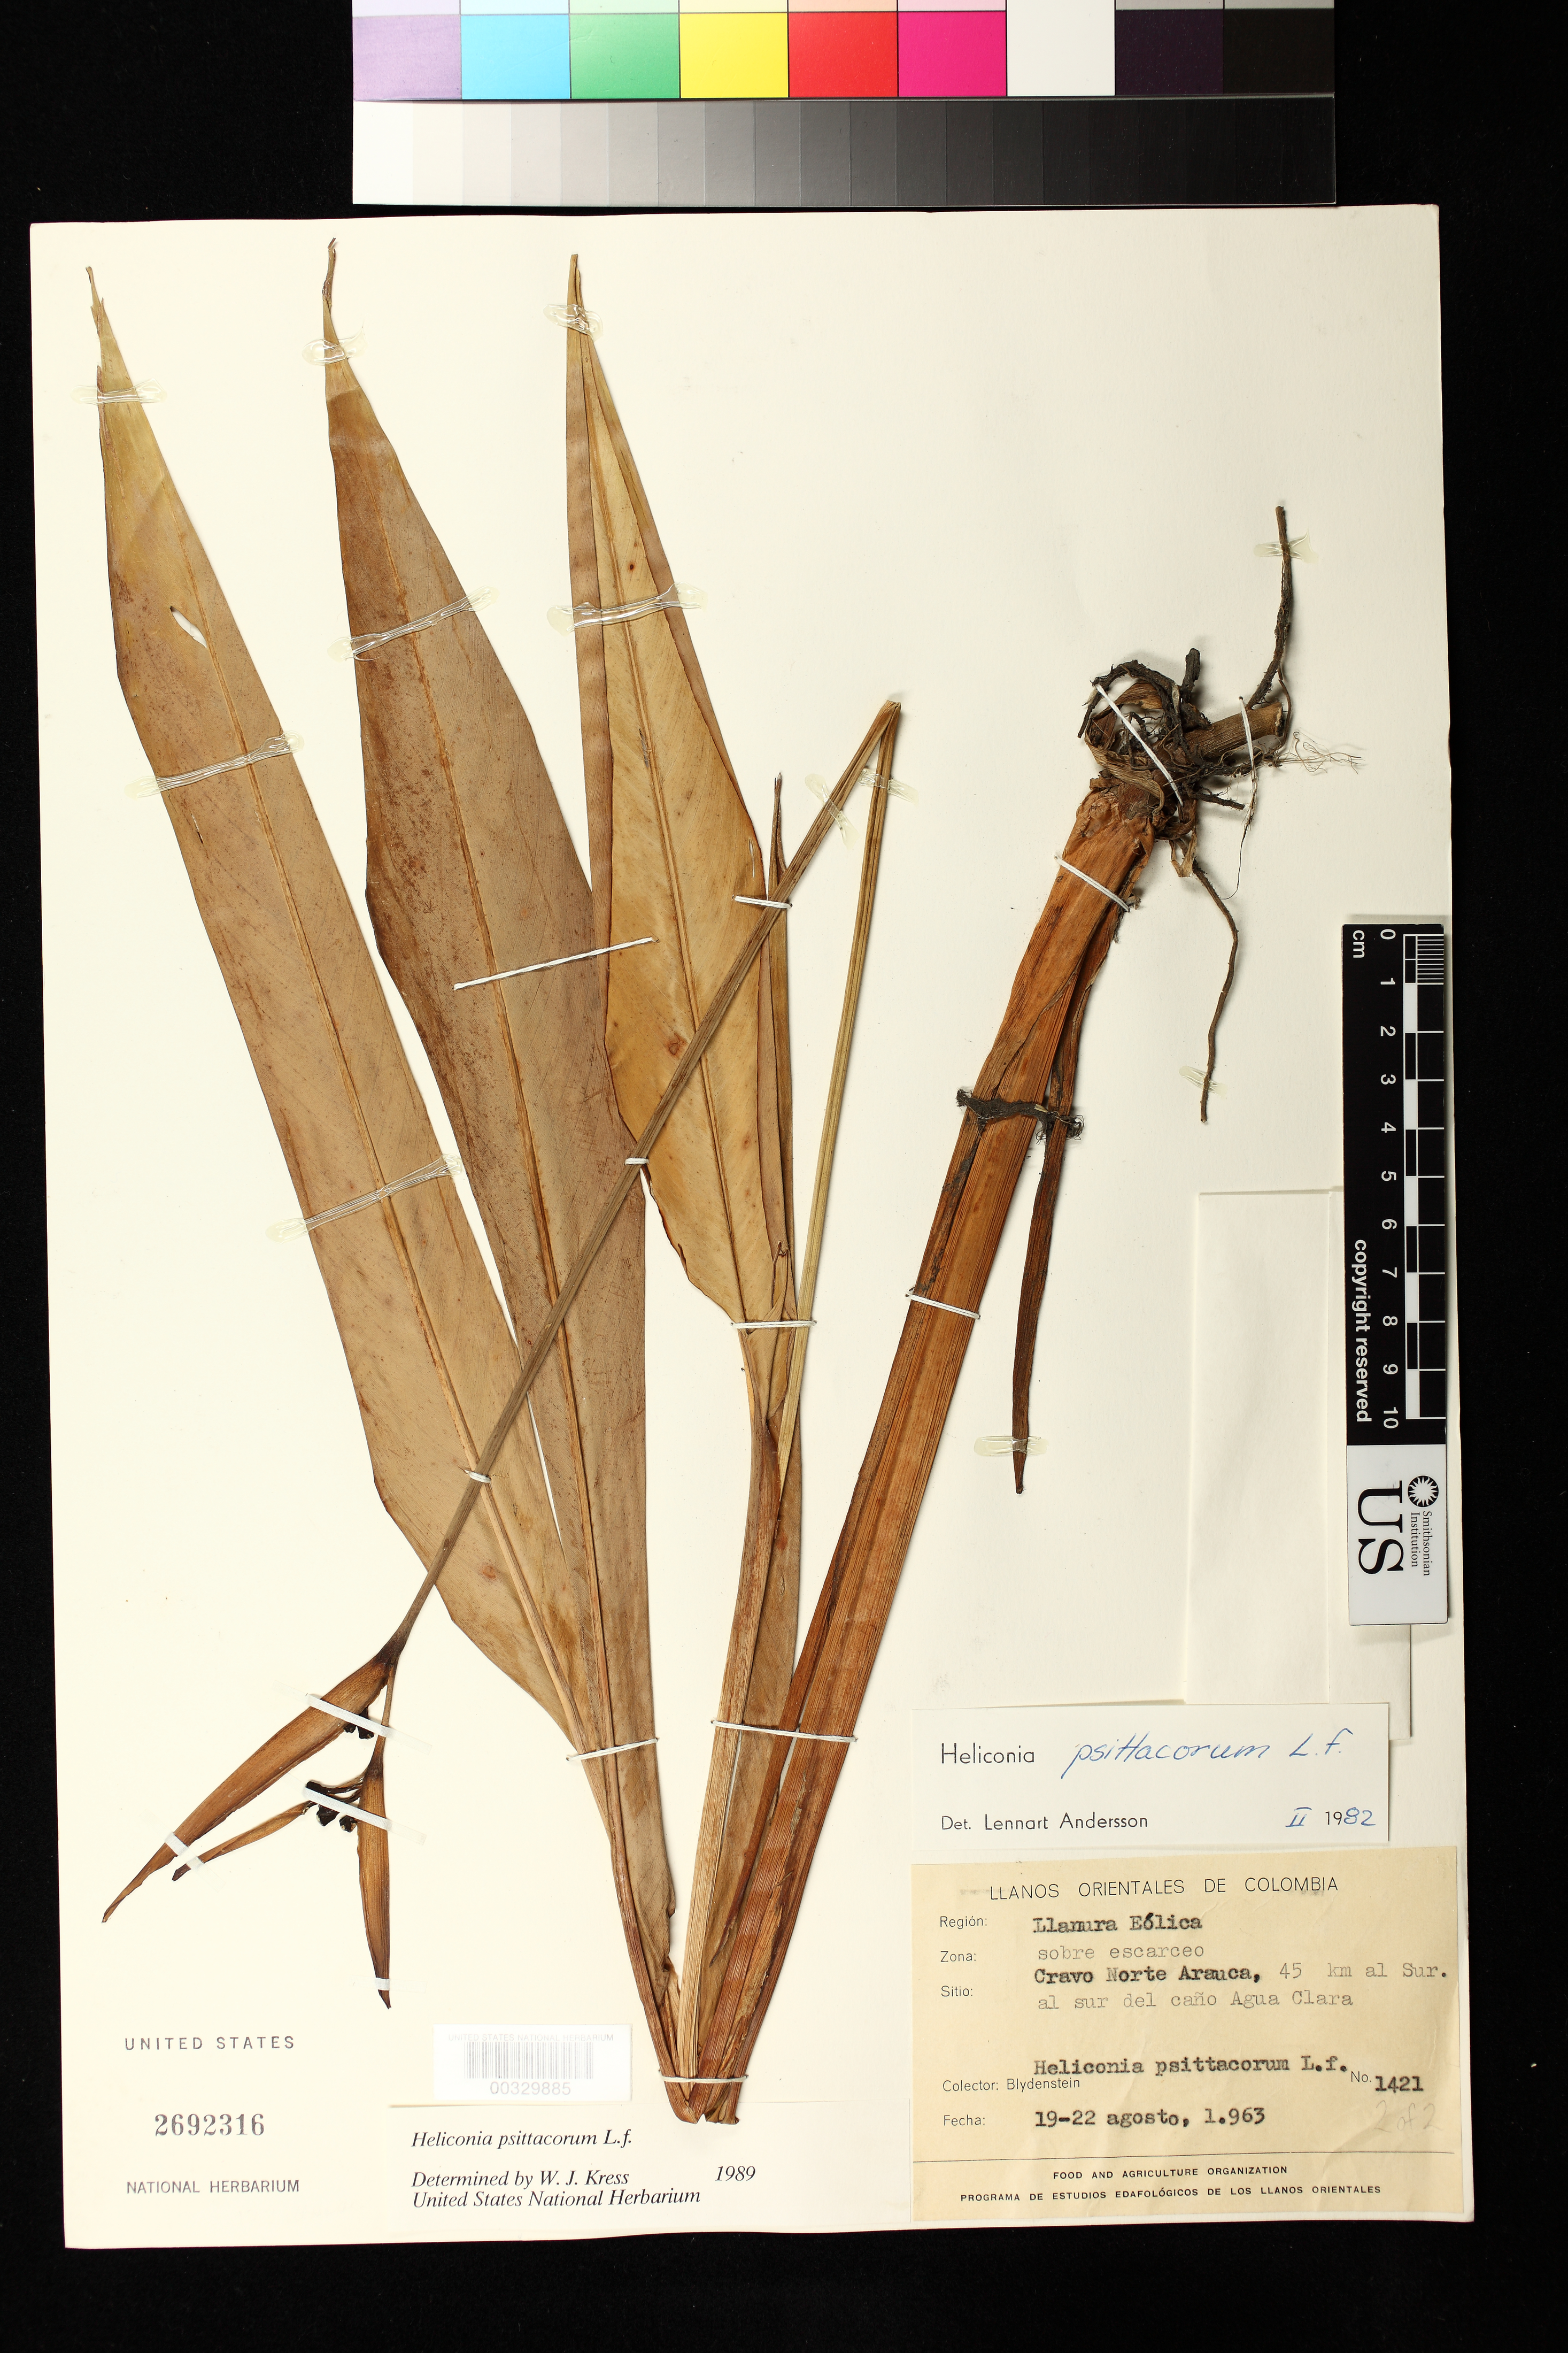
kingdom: Plantae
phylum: Tracheophyta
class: Liliopsida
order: Zingiberales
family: Heliconiaceae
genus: Heliconia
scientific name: Heliconia psittacorum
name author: L. f.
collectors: J. Blydenstein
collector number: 1421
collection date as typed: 19 Aug 1963 to 22 Aug 1963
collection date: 1963-08-19/1963-08-22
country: Colombia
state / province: Arauca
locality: Cravo Norte 45 km S of Caño Agua Clara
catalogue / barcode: US 2692316